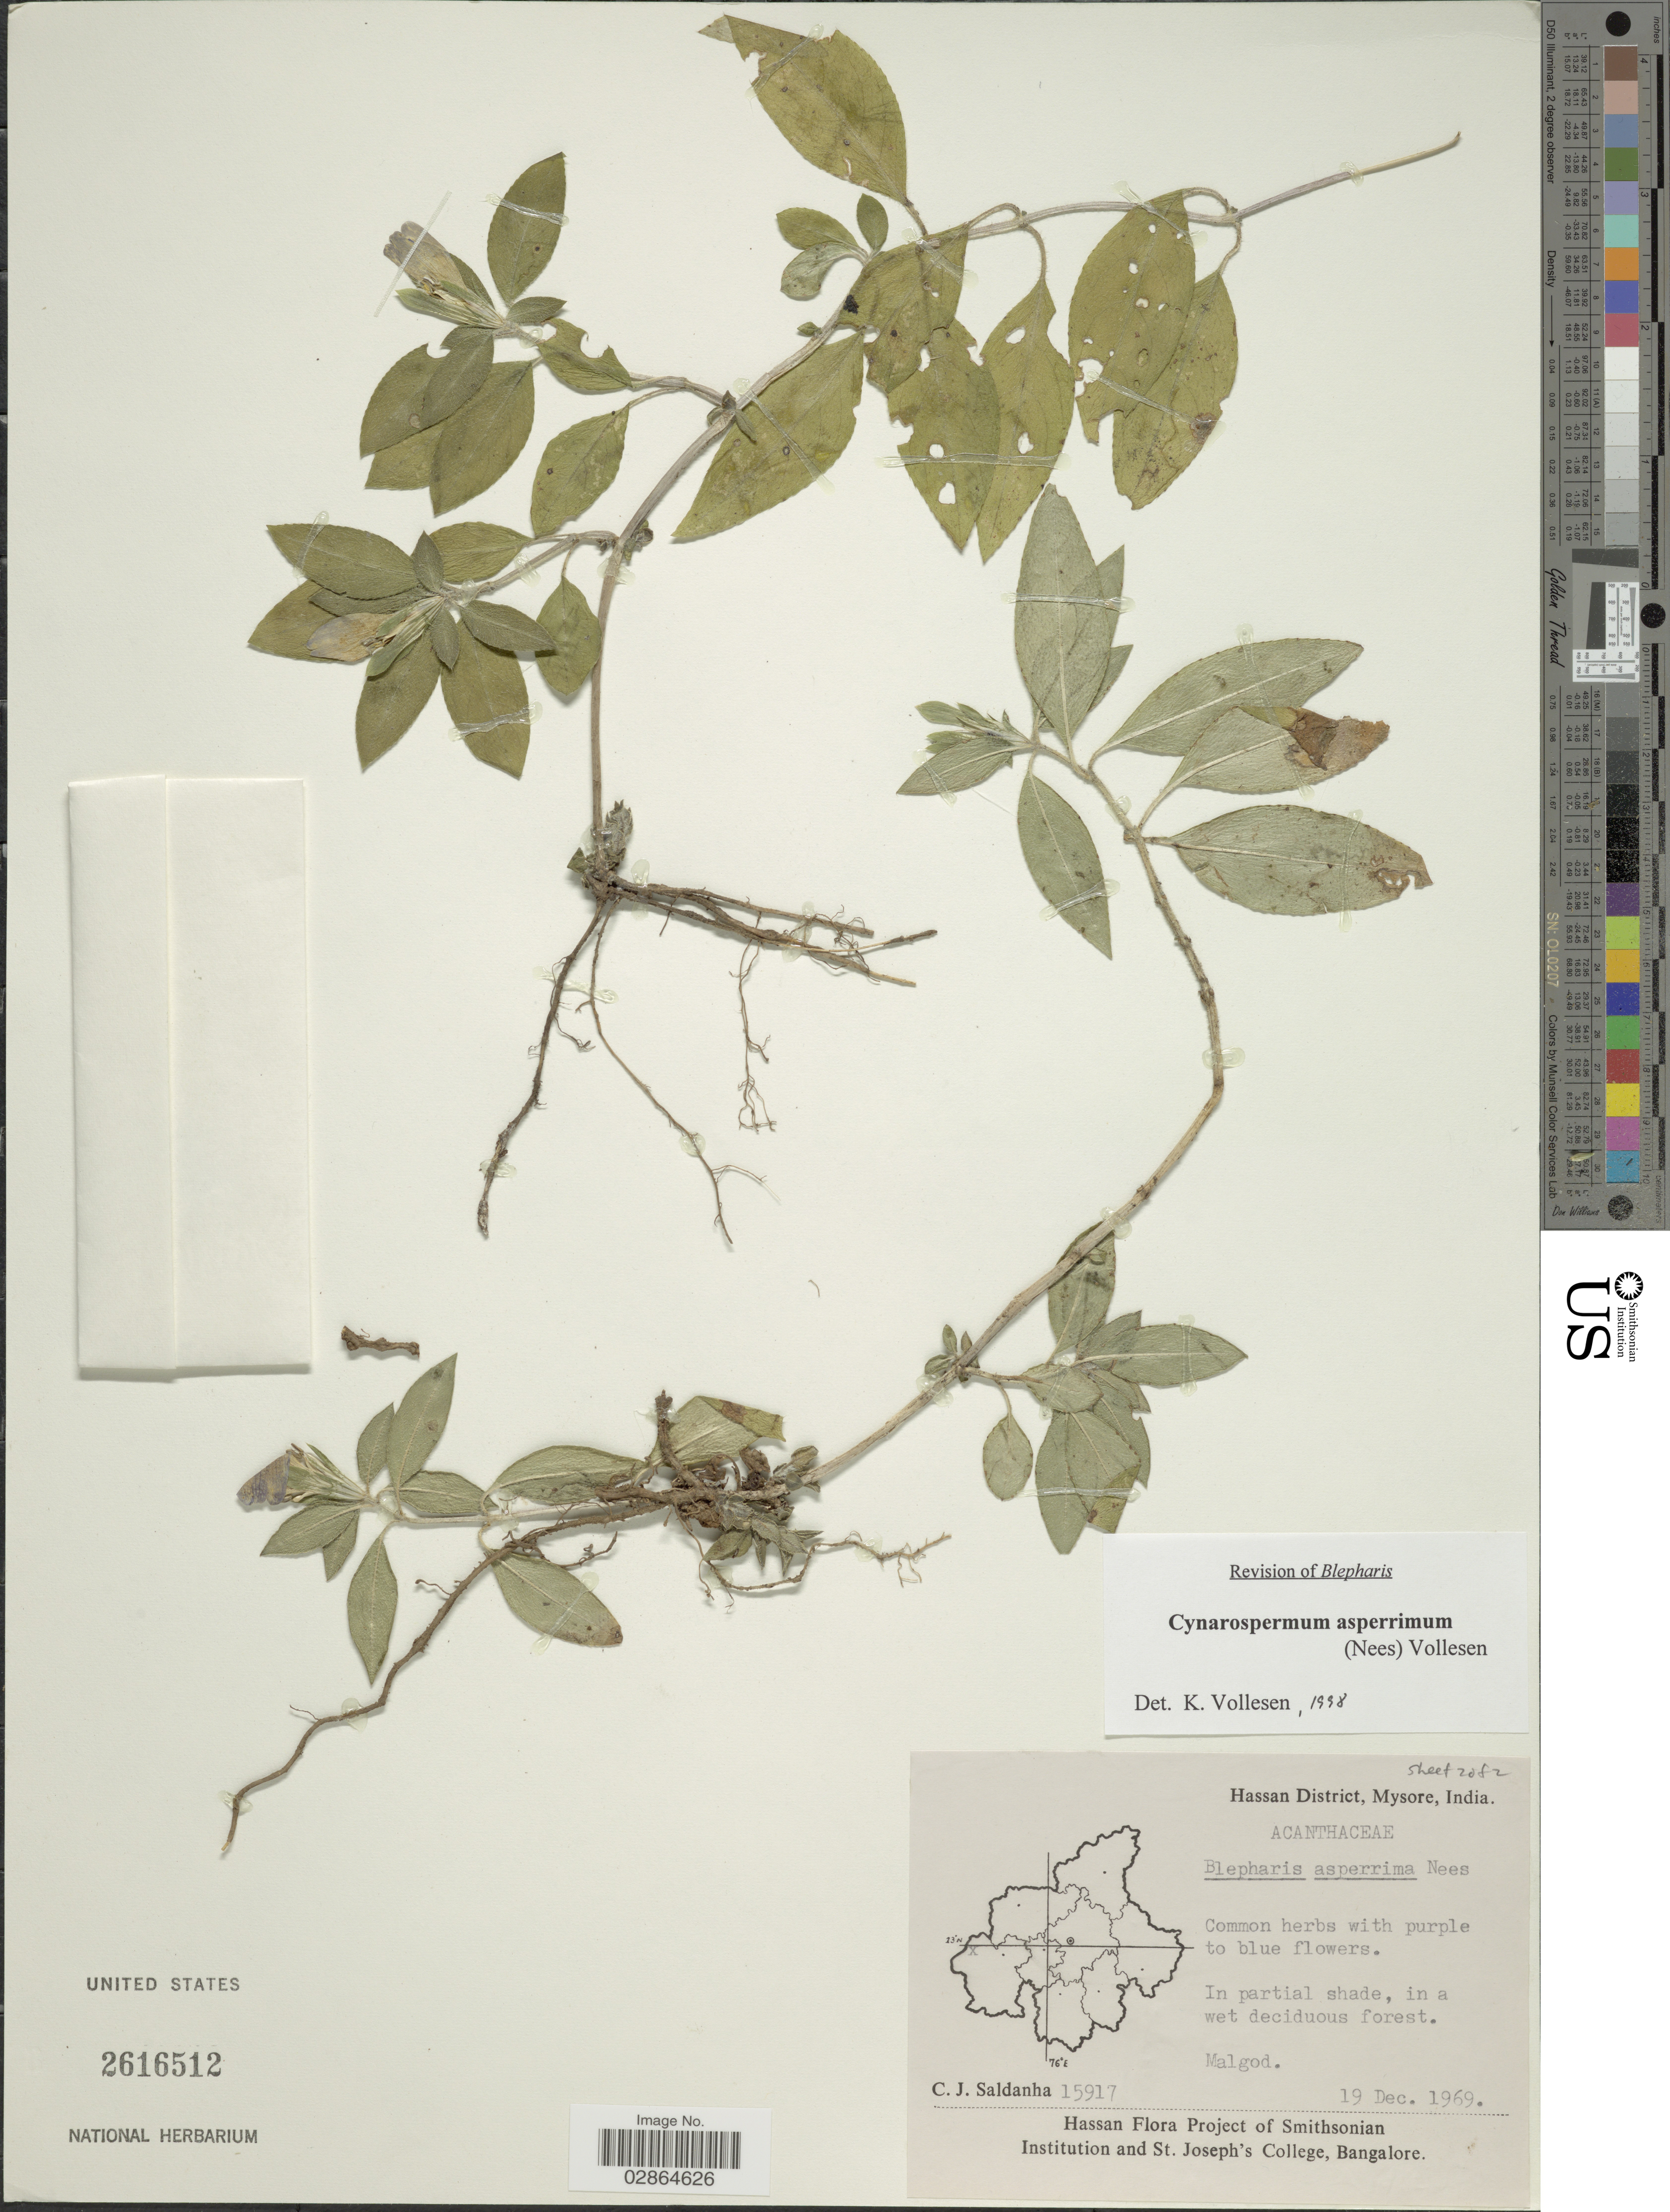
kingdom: Plantae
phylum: Tracheophyta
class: Magnoliopsida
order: Lamiales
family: Acanthaceae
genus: Blepharis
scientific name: Blepharis asperrima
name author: Nees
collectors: C. J. Saldanha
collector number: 15917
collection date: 1969-12-19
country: India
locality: Hassan District, Mysore, Malgod.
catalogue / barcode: US 2616512